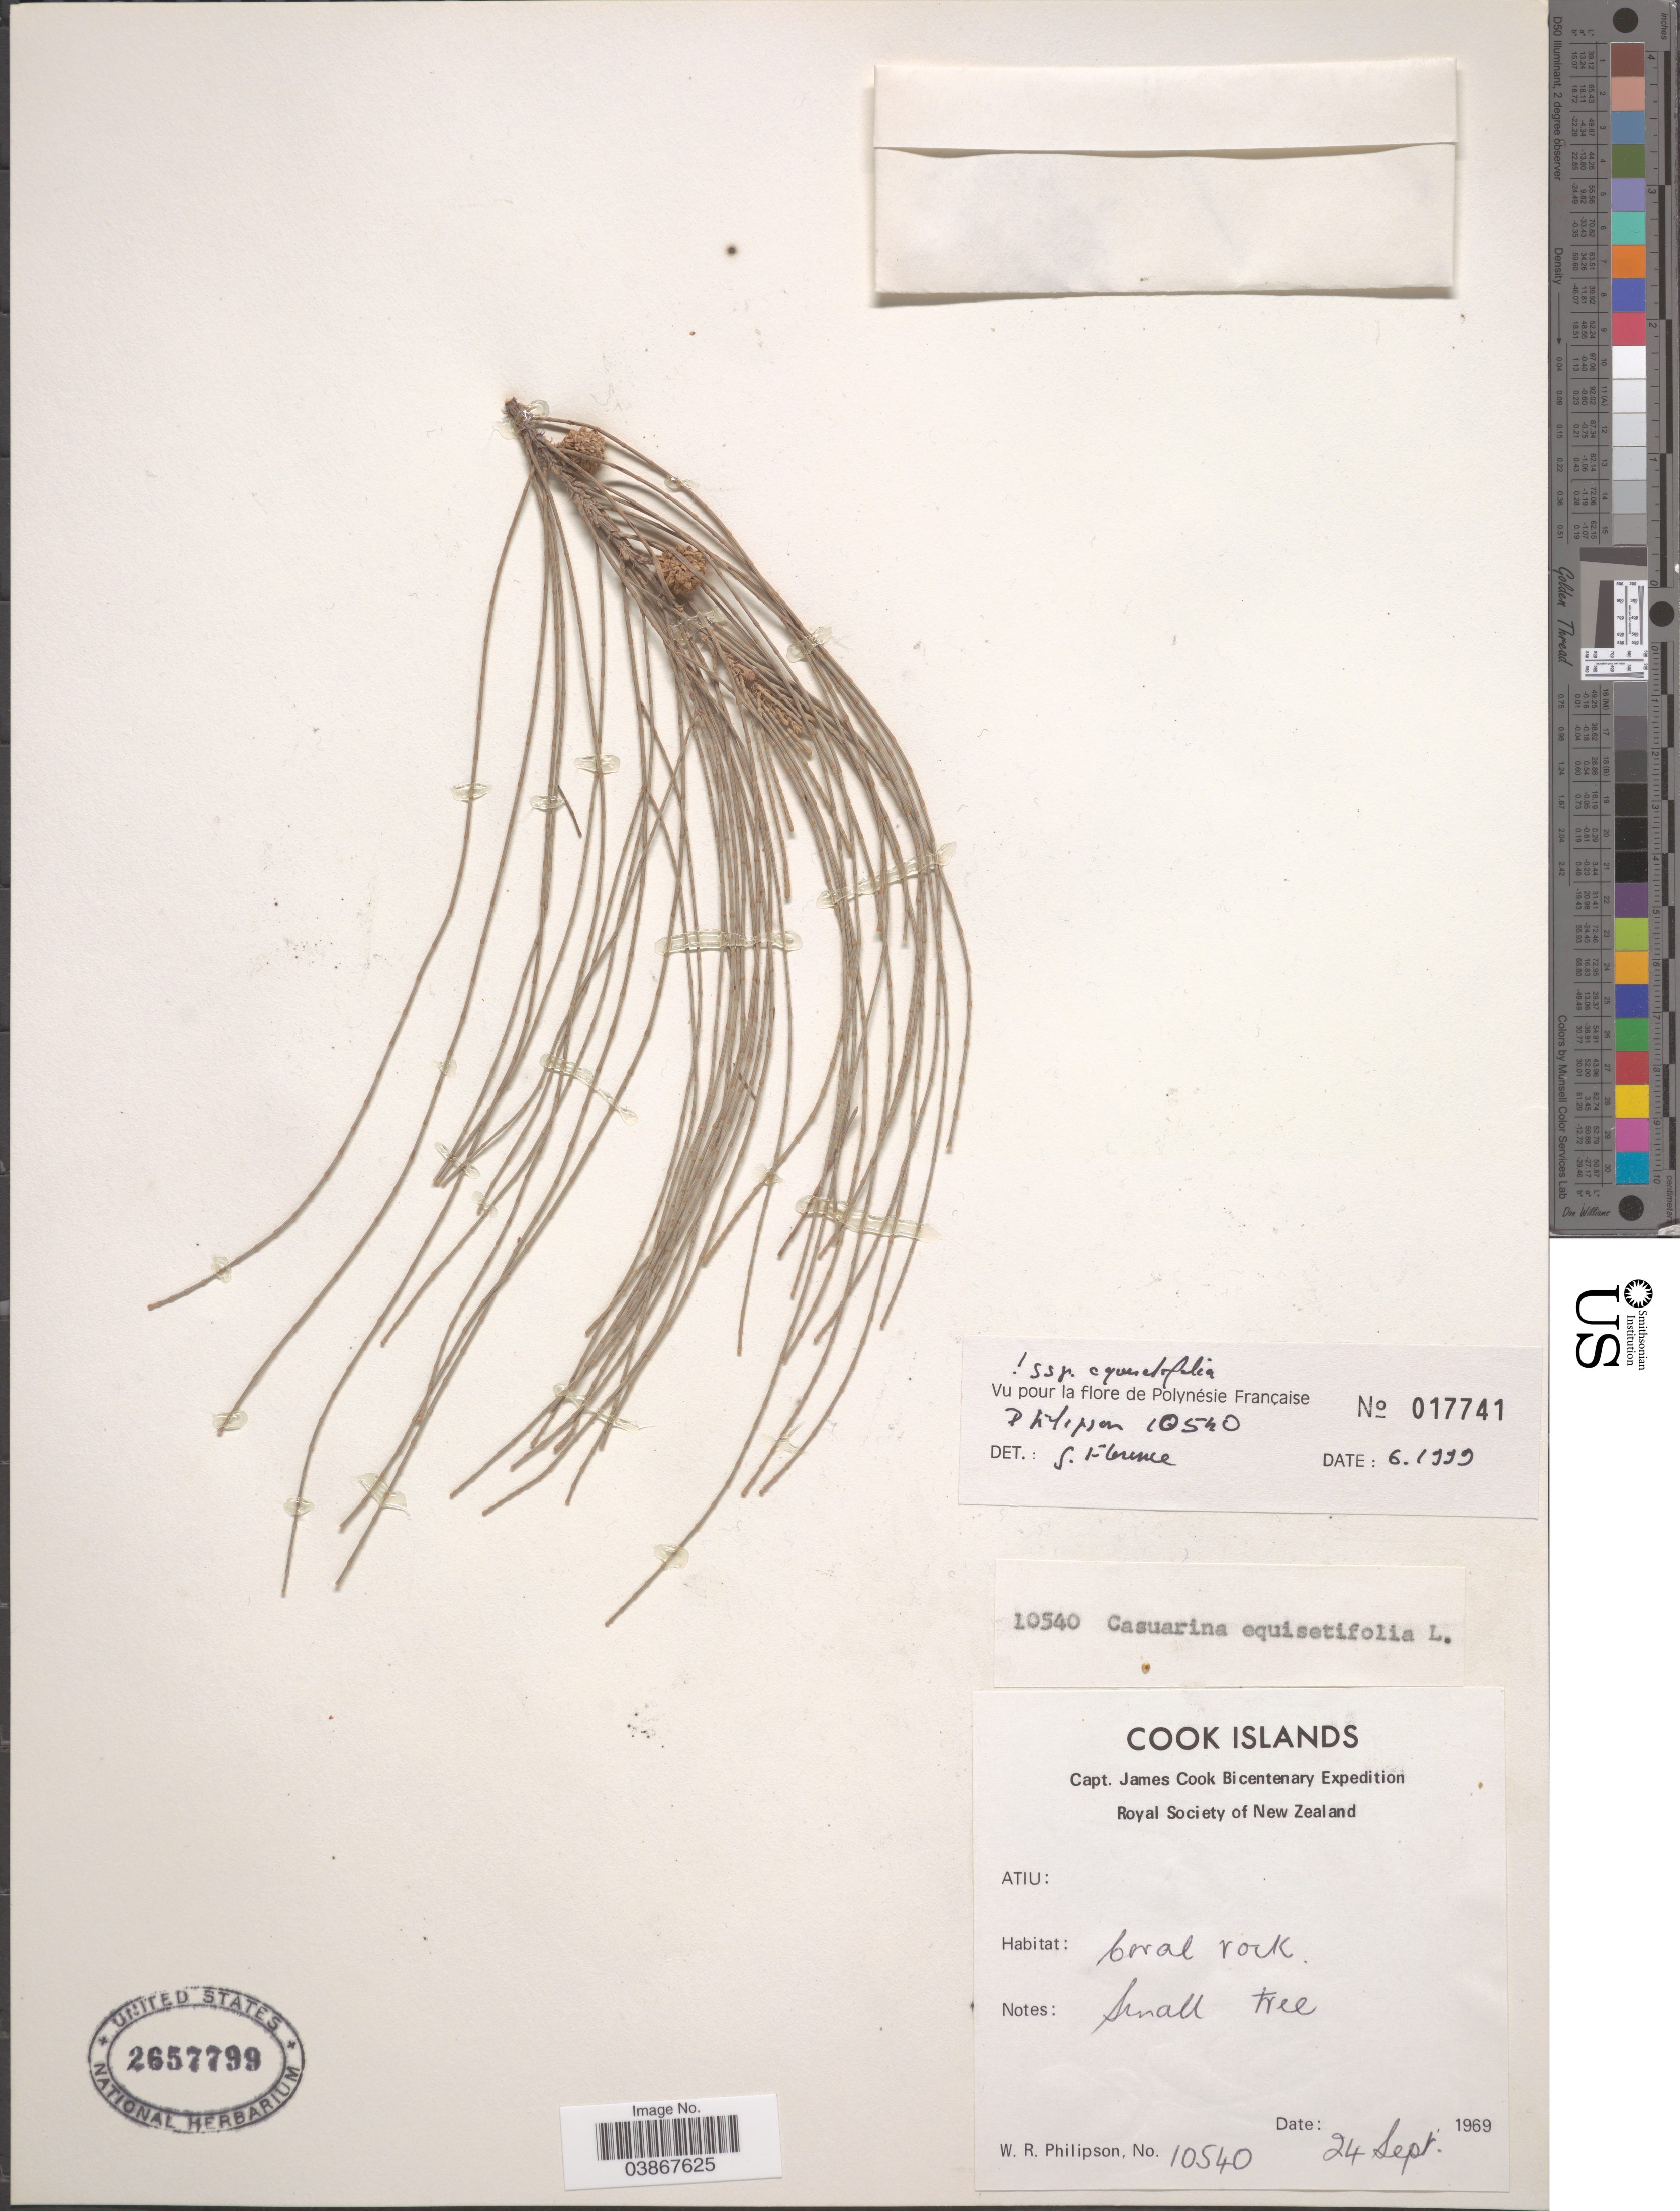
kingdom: Plantae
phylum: Tracheophyta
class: Magnoliopsida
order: Fagales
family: Casuarinaceae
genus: Casuarina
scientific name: Casuarina equisetifolia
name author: L.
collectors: W. R. Philipson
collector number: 10540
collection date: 1969-09-24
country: Cook Islands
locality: Atiu.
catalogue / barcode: US 2657799